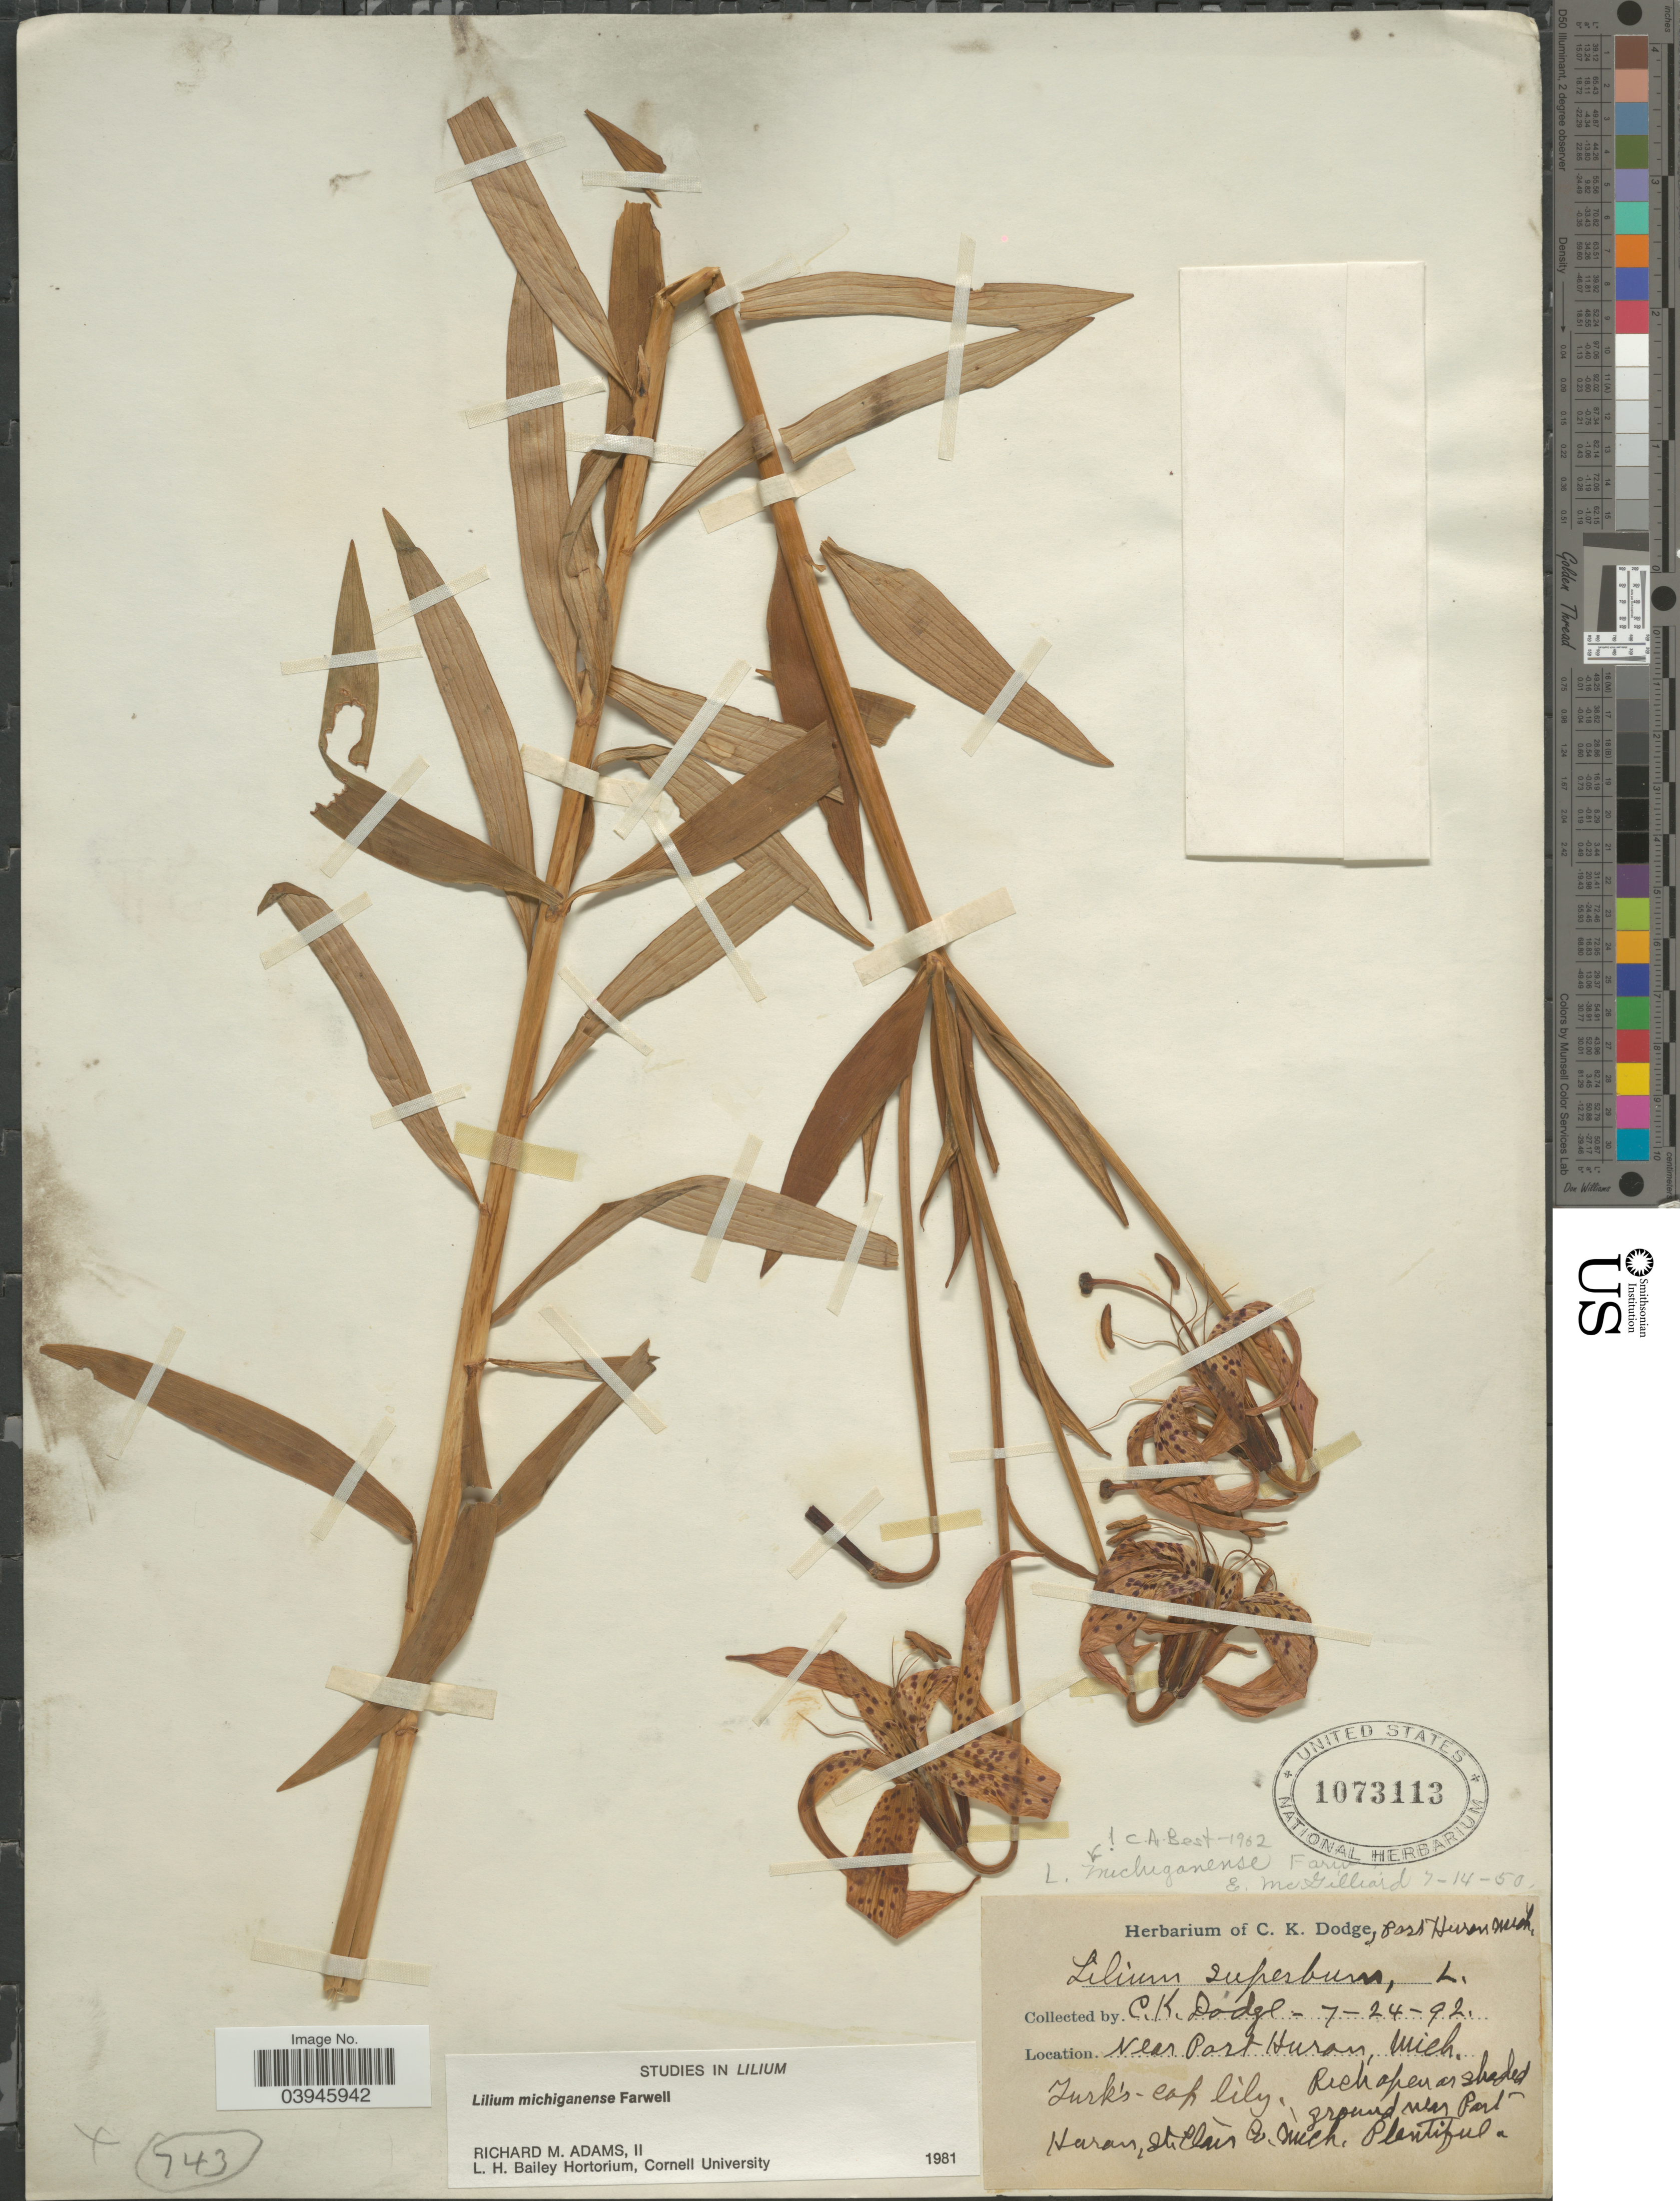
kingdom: Plantae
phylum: Tracheophyta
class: Liliopsida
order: Liliales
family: Liliaceae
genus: Lilium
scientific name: Lilium michiganense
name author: Farw.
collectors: C. Dodge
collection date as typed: Transcribed d/m/y: 24/7/92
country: United States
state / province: Michigan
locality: Near Port Huron. St. Clair Co.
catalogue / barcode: US 1073113